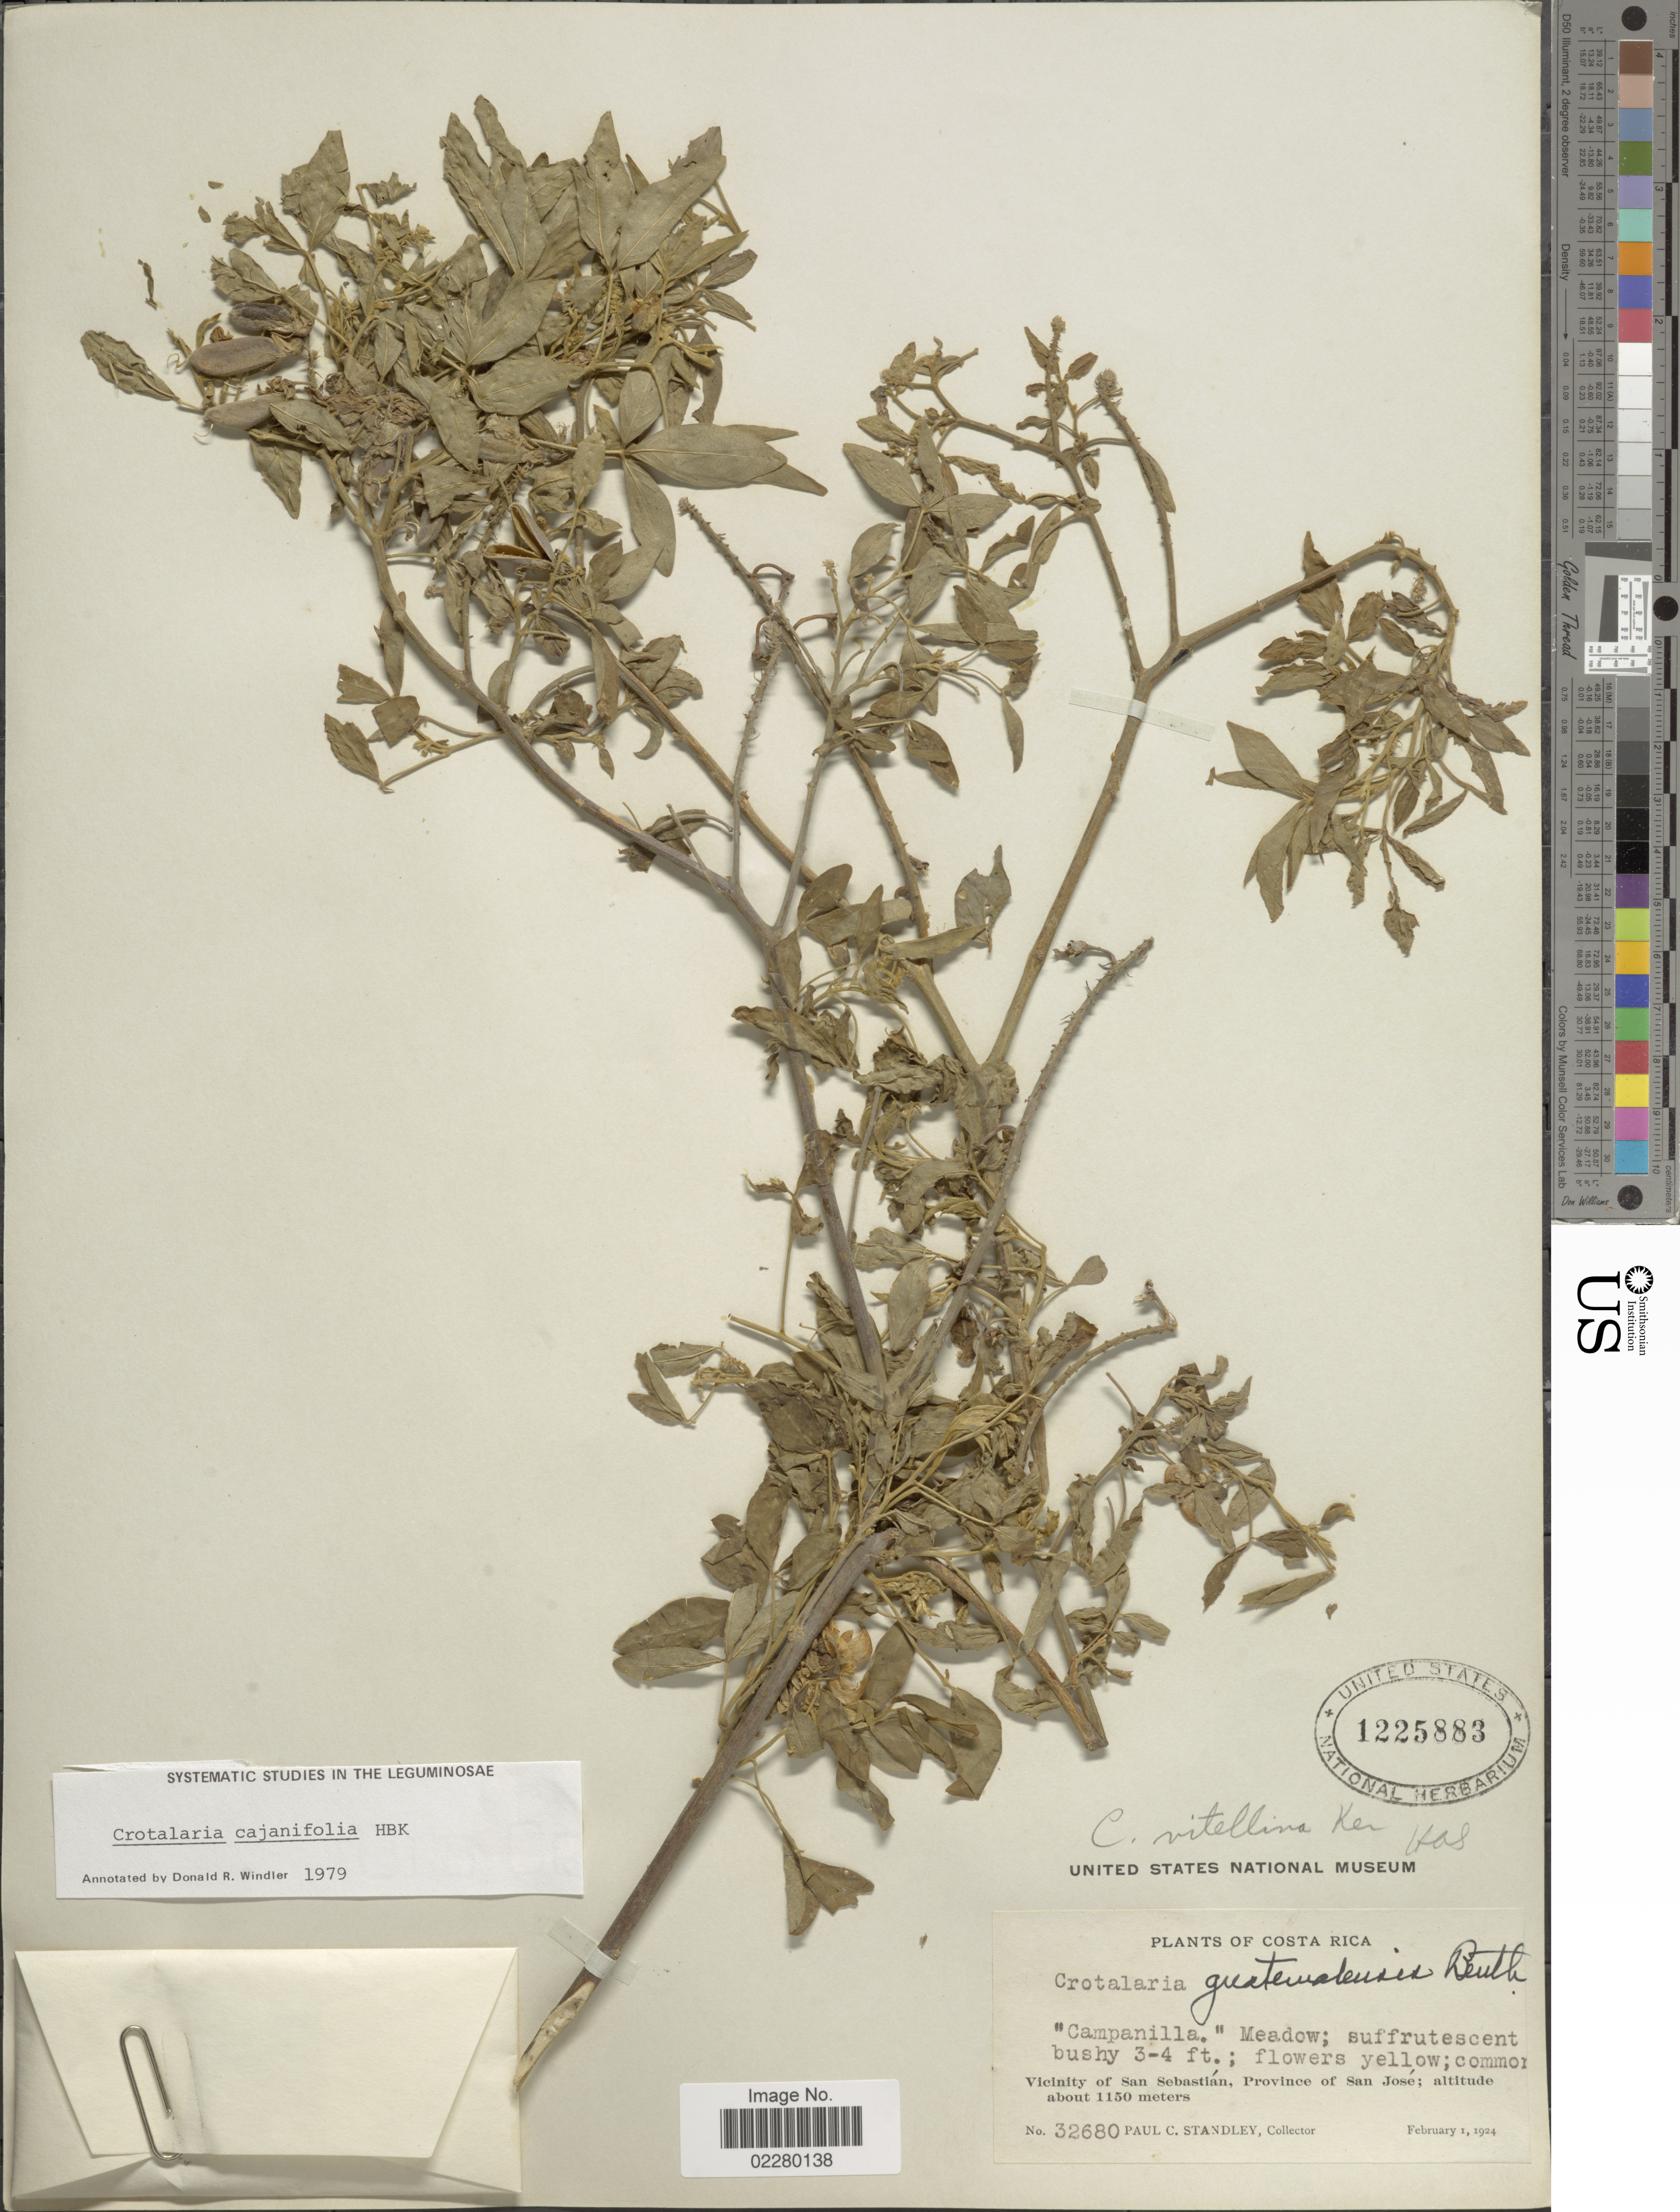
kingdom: Plantae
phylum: Tracheophyta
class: Magnoliopsida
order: Fabales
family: Fabaceae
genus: Crotalaria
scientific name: Crotalaria cajanifolia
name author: Kunth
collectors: P. C. Standley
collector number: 32680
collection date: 1924-02-01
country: Costa Rica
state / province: San José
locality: Vicinity of San Sebastián, Province of San José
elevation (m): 1150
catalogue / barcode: US 1225883